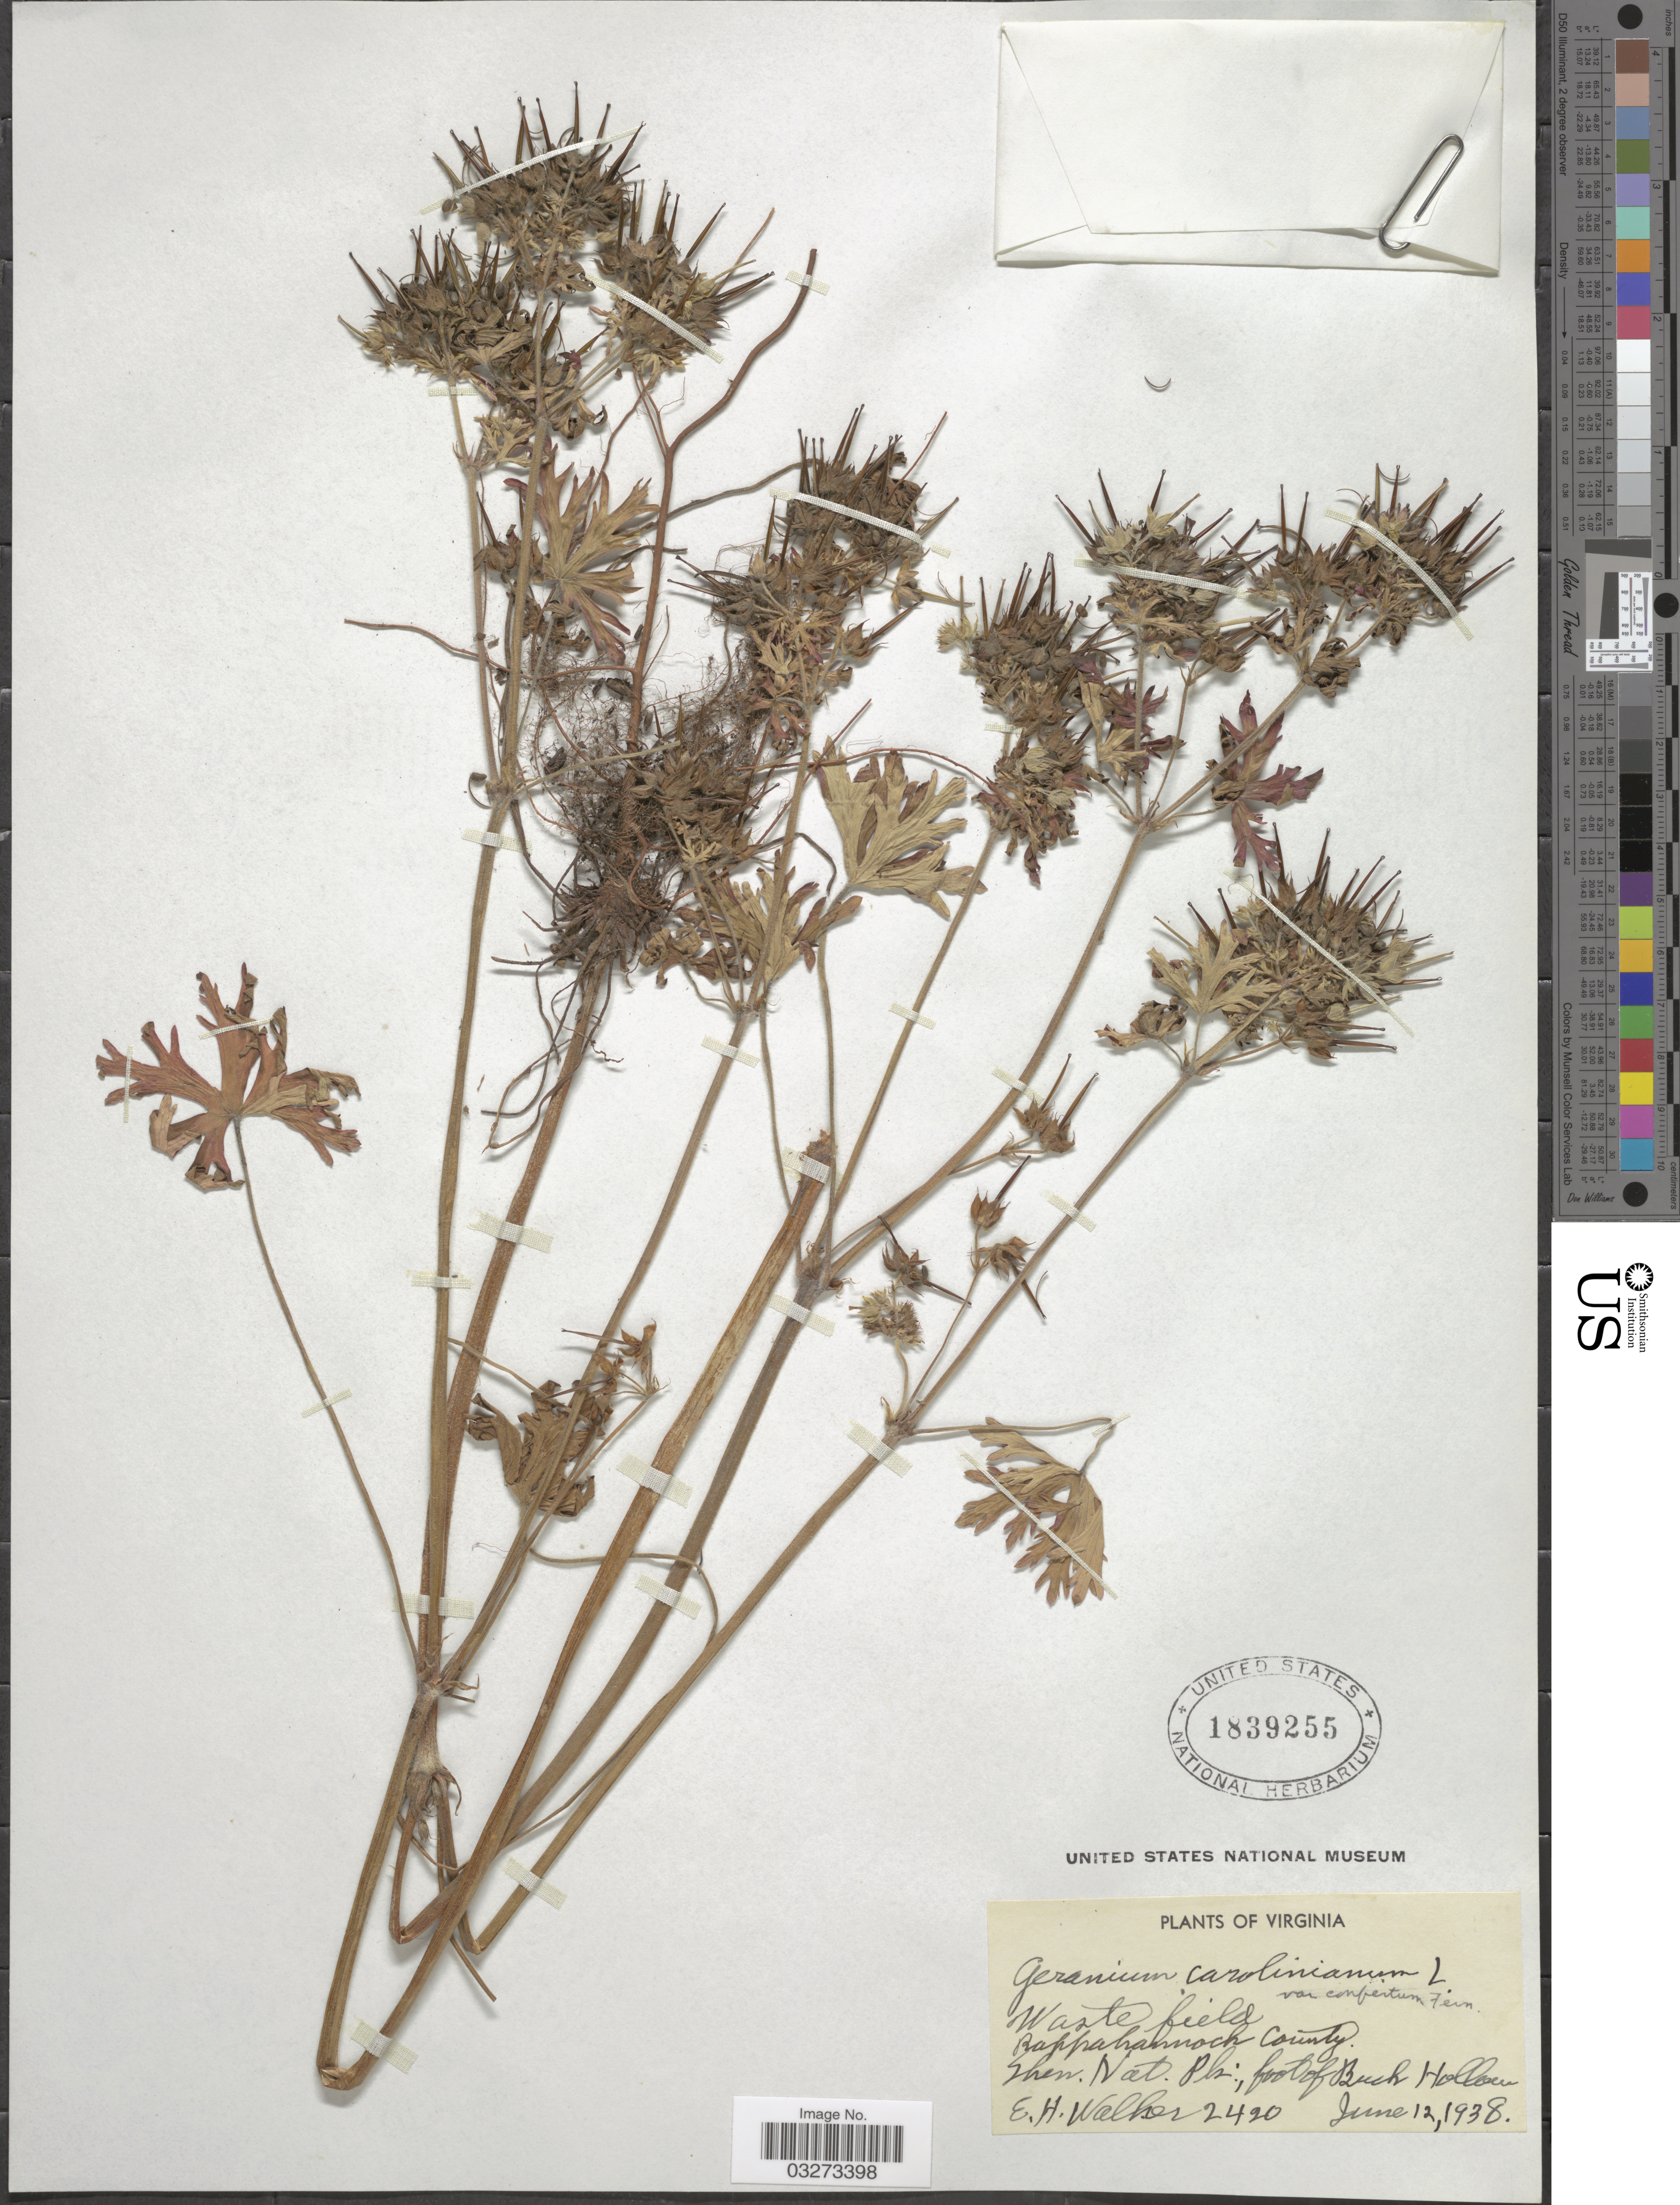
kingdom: Plantae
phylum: Tracheophyta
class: Magnoliopsida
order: Geraniales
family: Geraniaceae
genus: Geranium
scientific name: Geranium carolinianum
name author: L.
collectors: E. H. Walker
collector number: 2420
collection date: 1938-06-12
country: United States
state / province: Virginia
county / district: Rappahannock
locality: Shen Nat. Pk.; foot of Buck Hollow.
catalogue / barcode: US 1839255